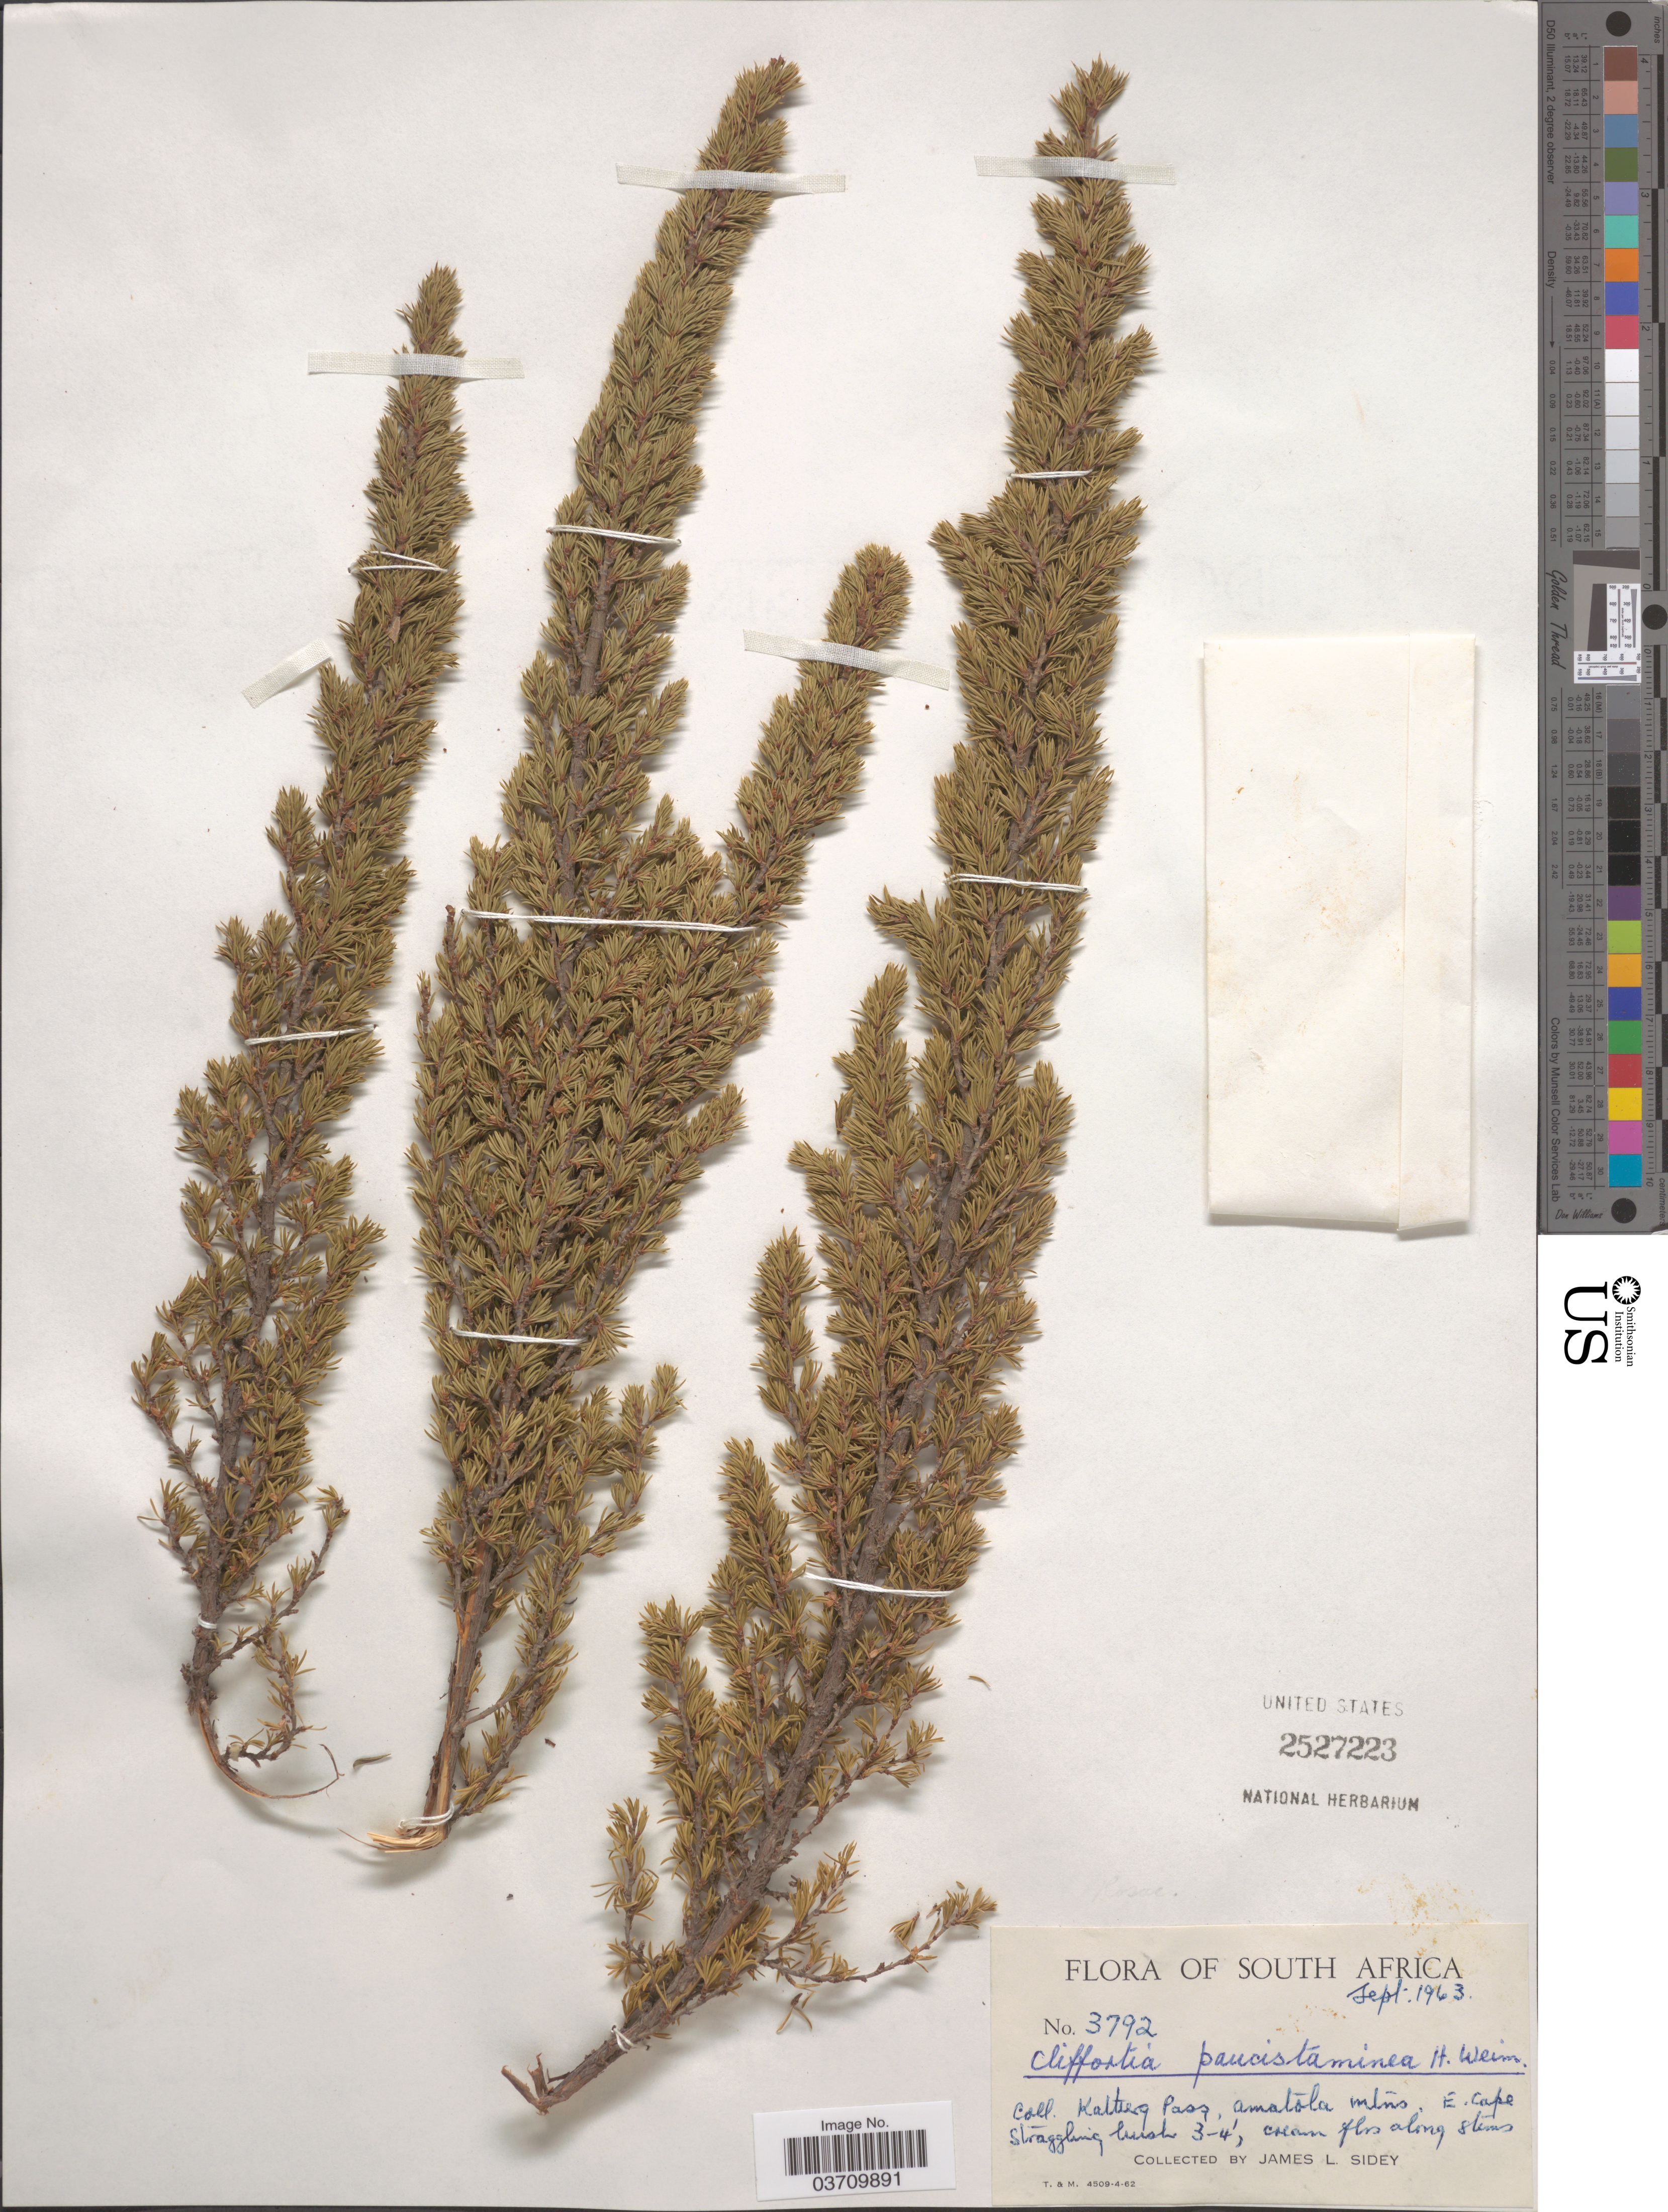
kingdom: Plantae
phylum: Tracheophyta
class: Magnoliopsida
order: Rosales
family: Rosaceae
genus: Cliffortia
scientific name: Cliffortia paucistaminea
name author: Weim.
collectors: J. L. Sidey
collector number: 3792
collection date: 1963-09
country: South Africa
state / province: Eastern Cape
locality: Katberg Pass, Amatola Mtns, E. Cape.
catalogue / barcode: US 2527223